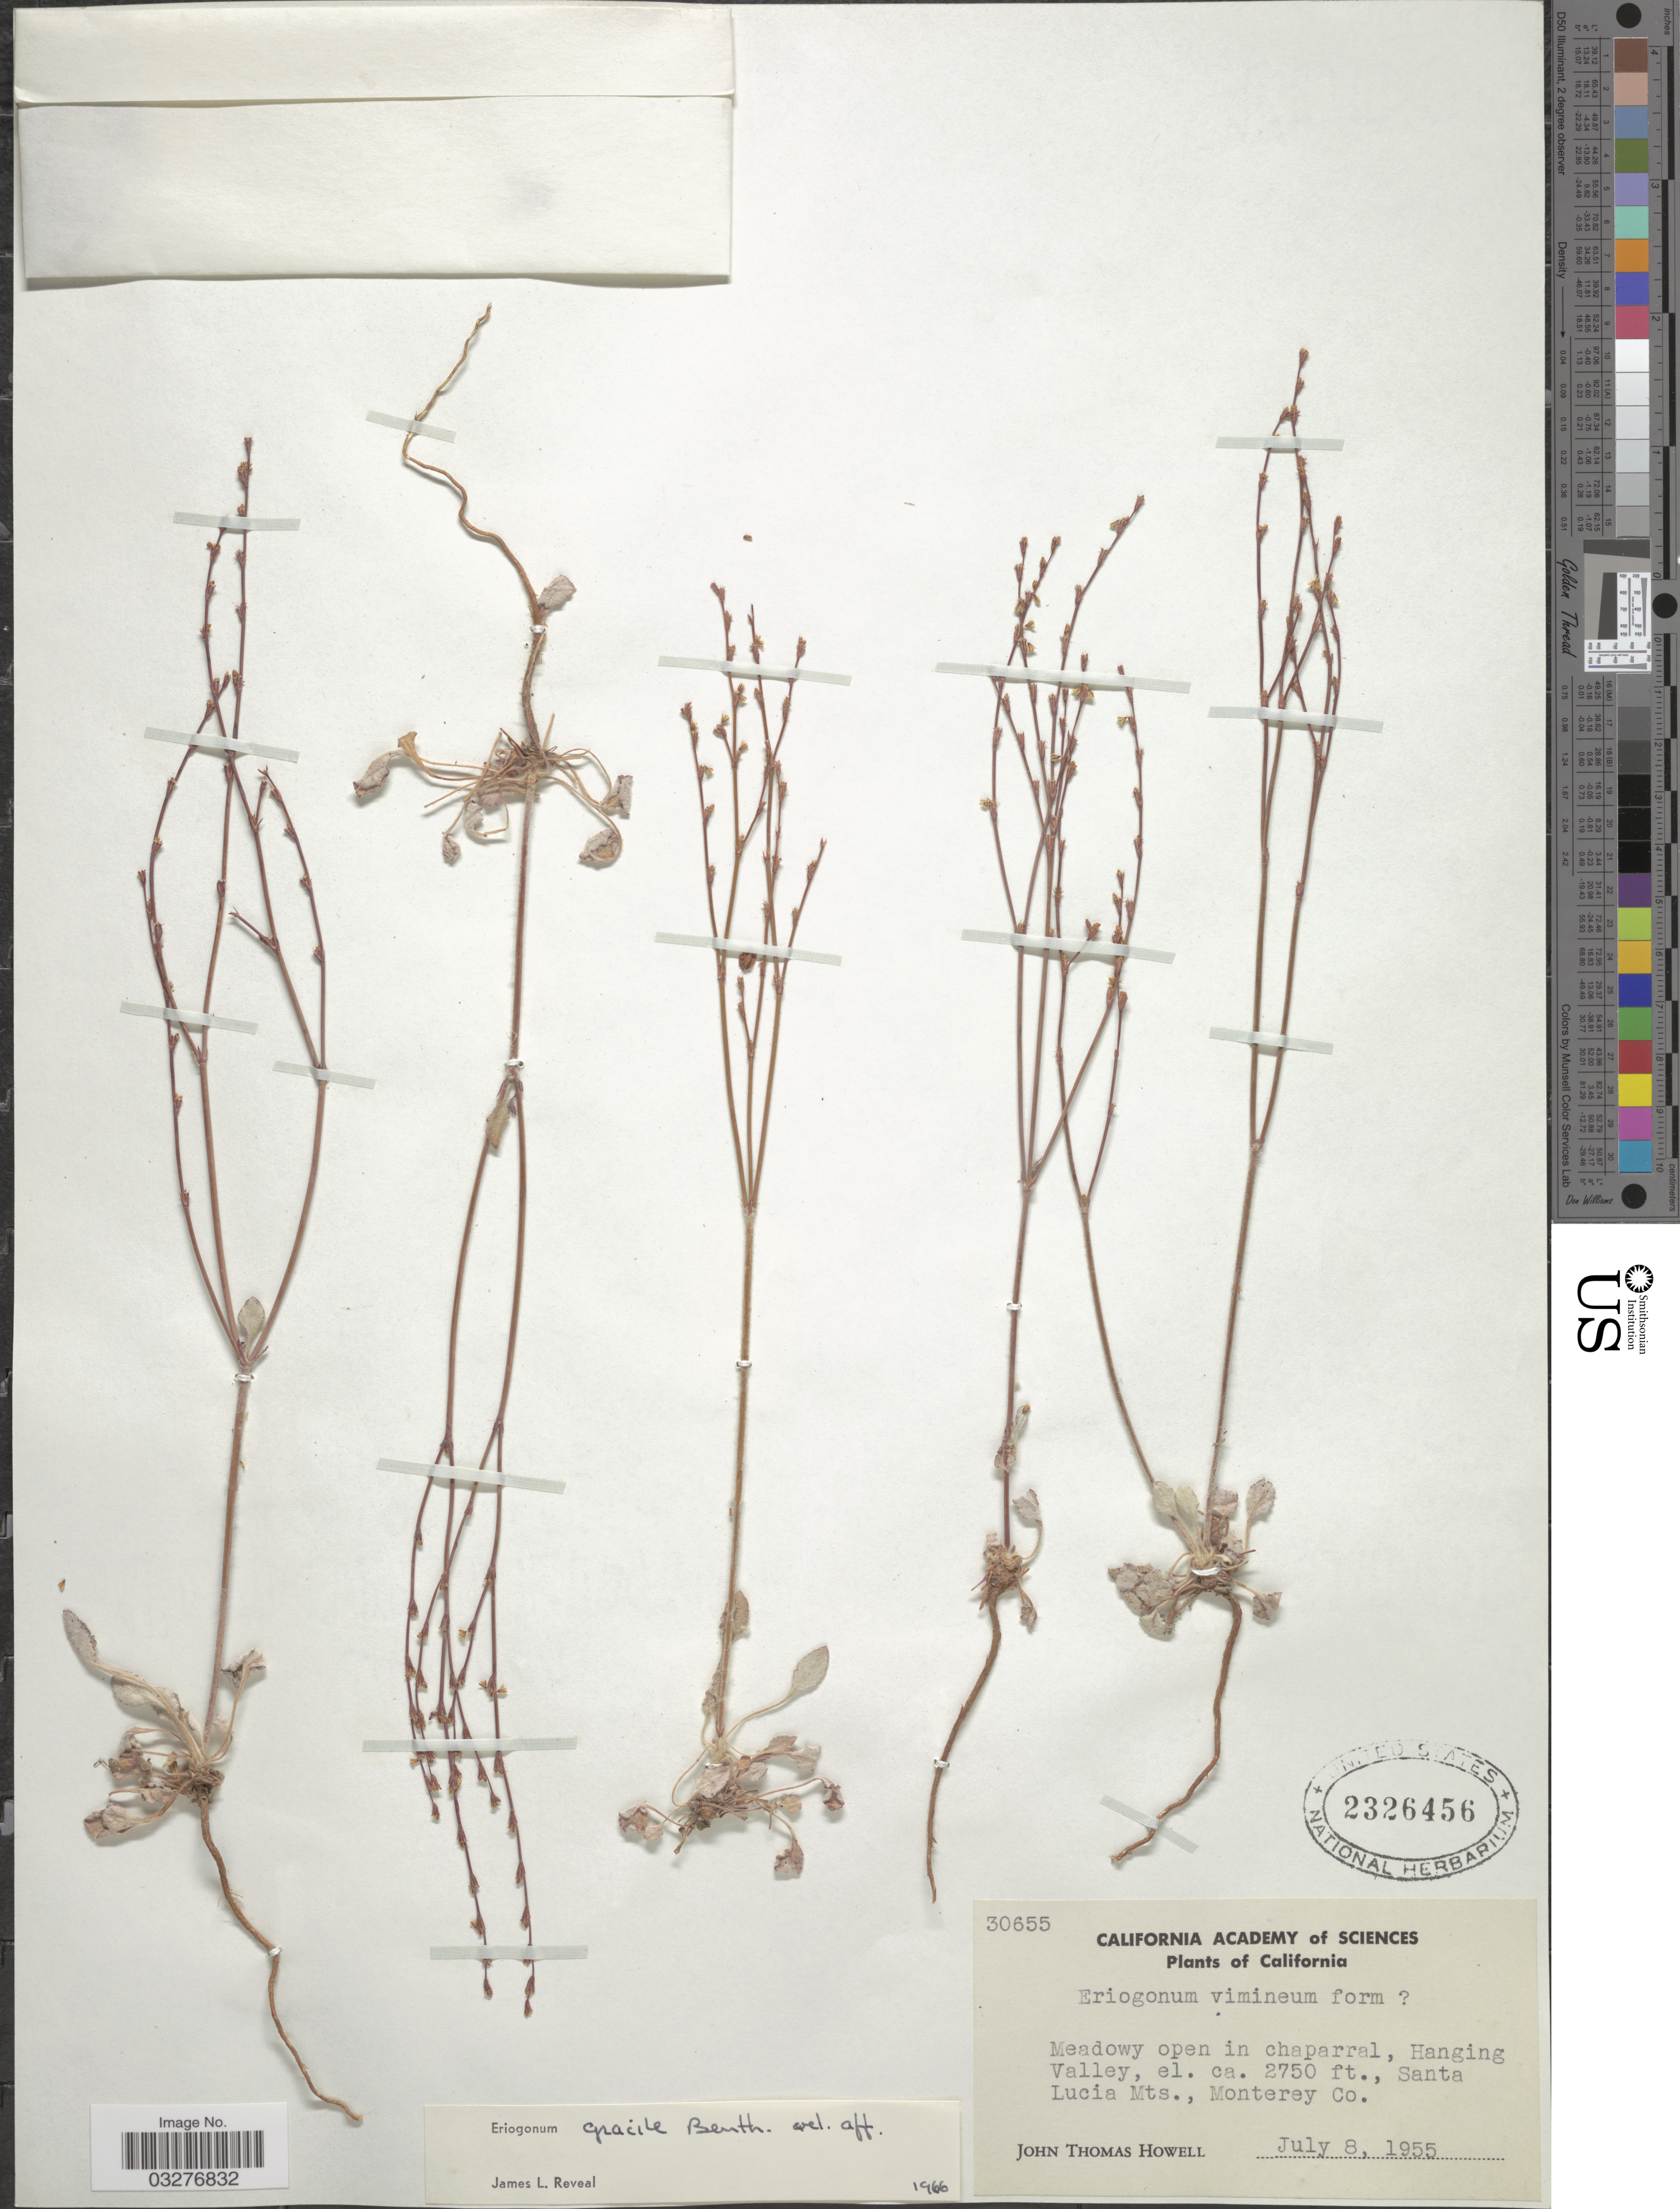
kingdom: Plantae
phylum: Tracheophyta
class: Magnoliopsida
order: Caryophyllales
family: Polygonaceae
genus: Eriogonum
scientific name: Eriogonum gracile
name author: Benth.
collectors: J. T. Howell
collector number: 30655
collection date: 1955-07-08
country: United States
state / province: California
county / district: Monterey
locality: Hanging Valley, Santa Lucia Mts., Monterey Co.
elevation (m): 838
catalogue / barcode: US 2326456